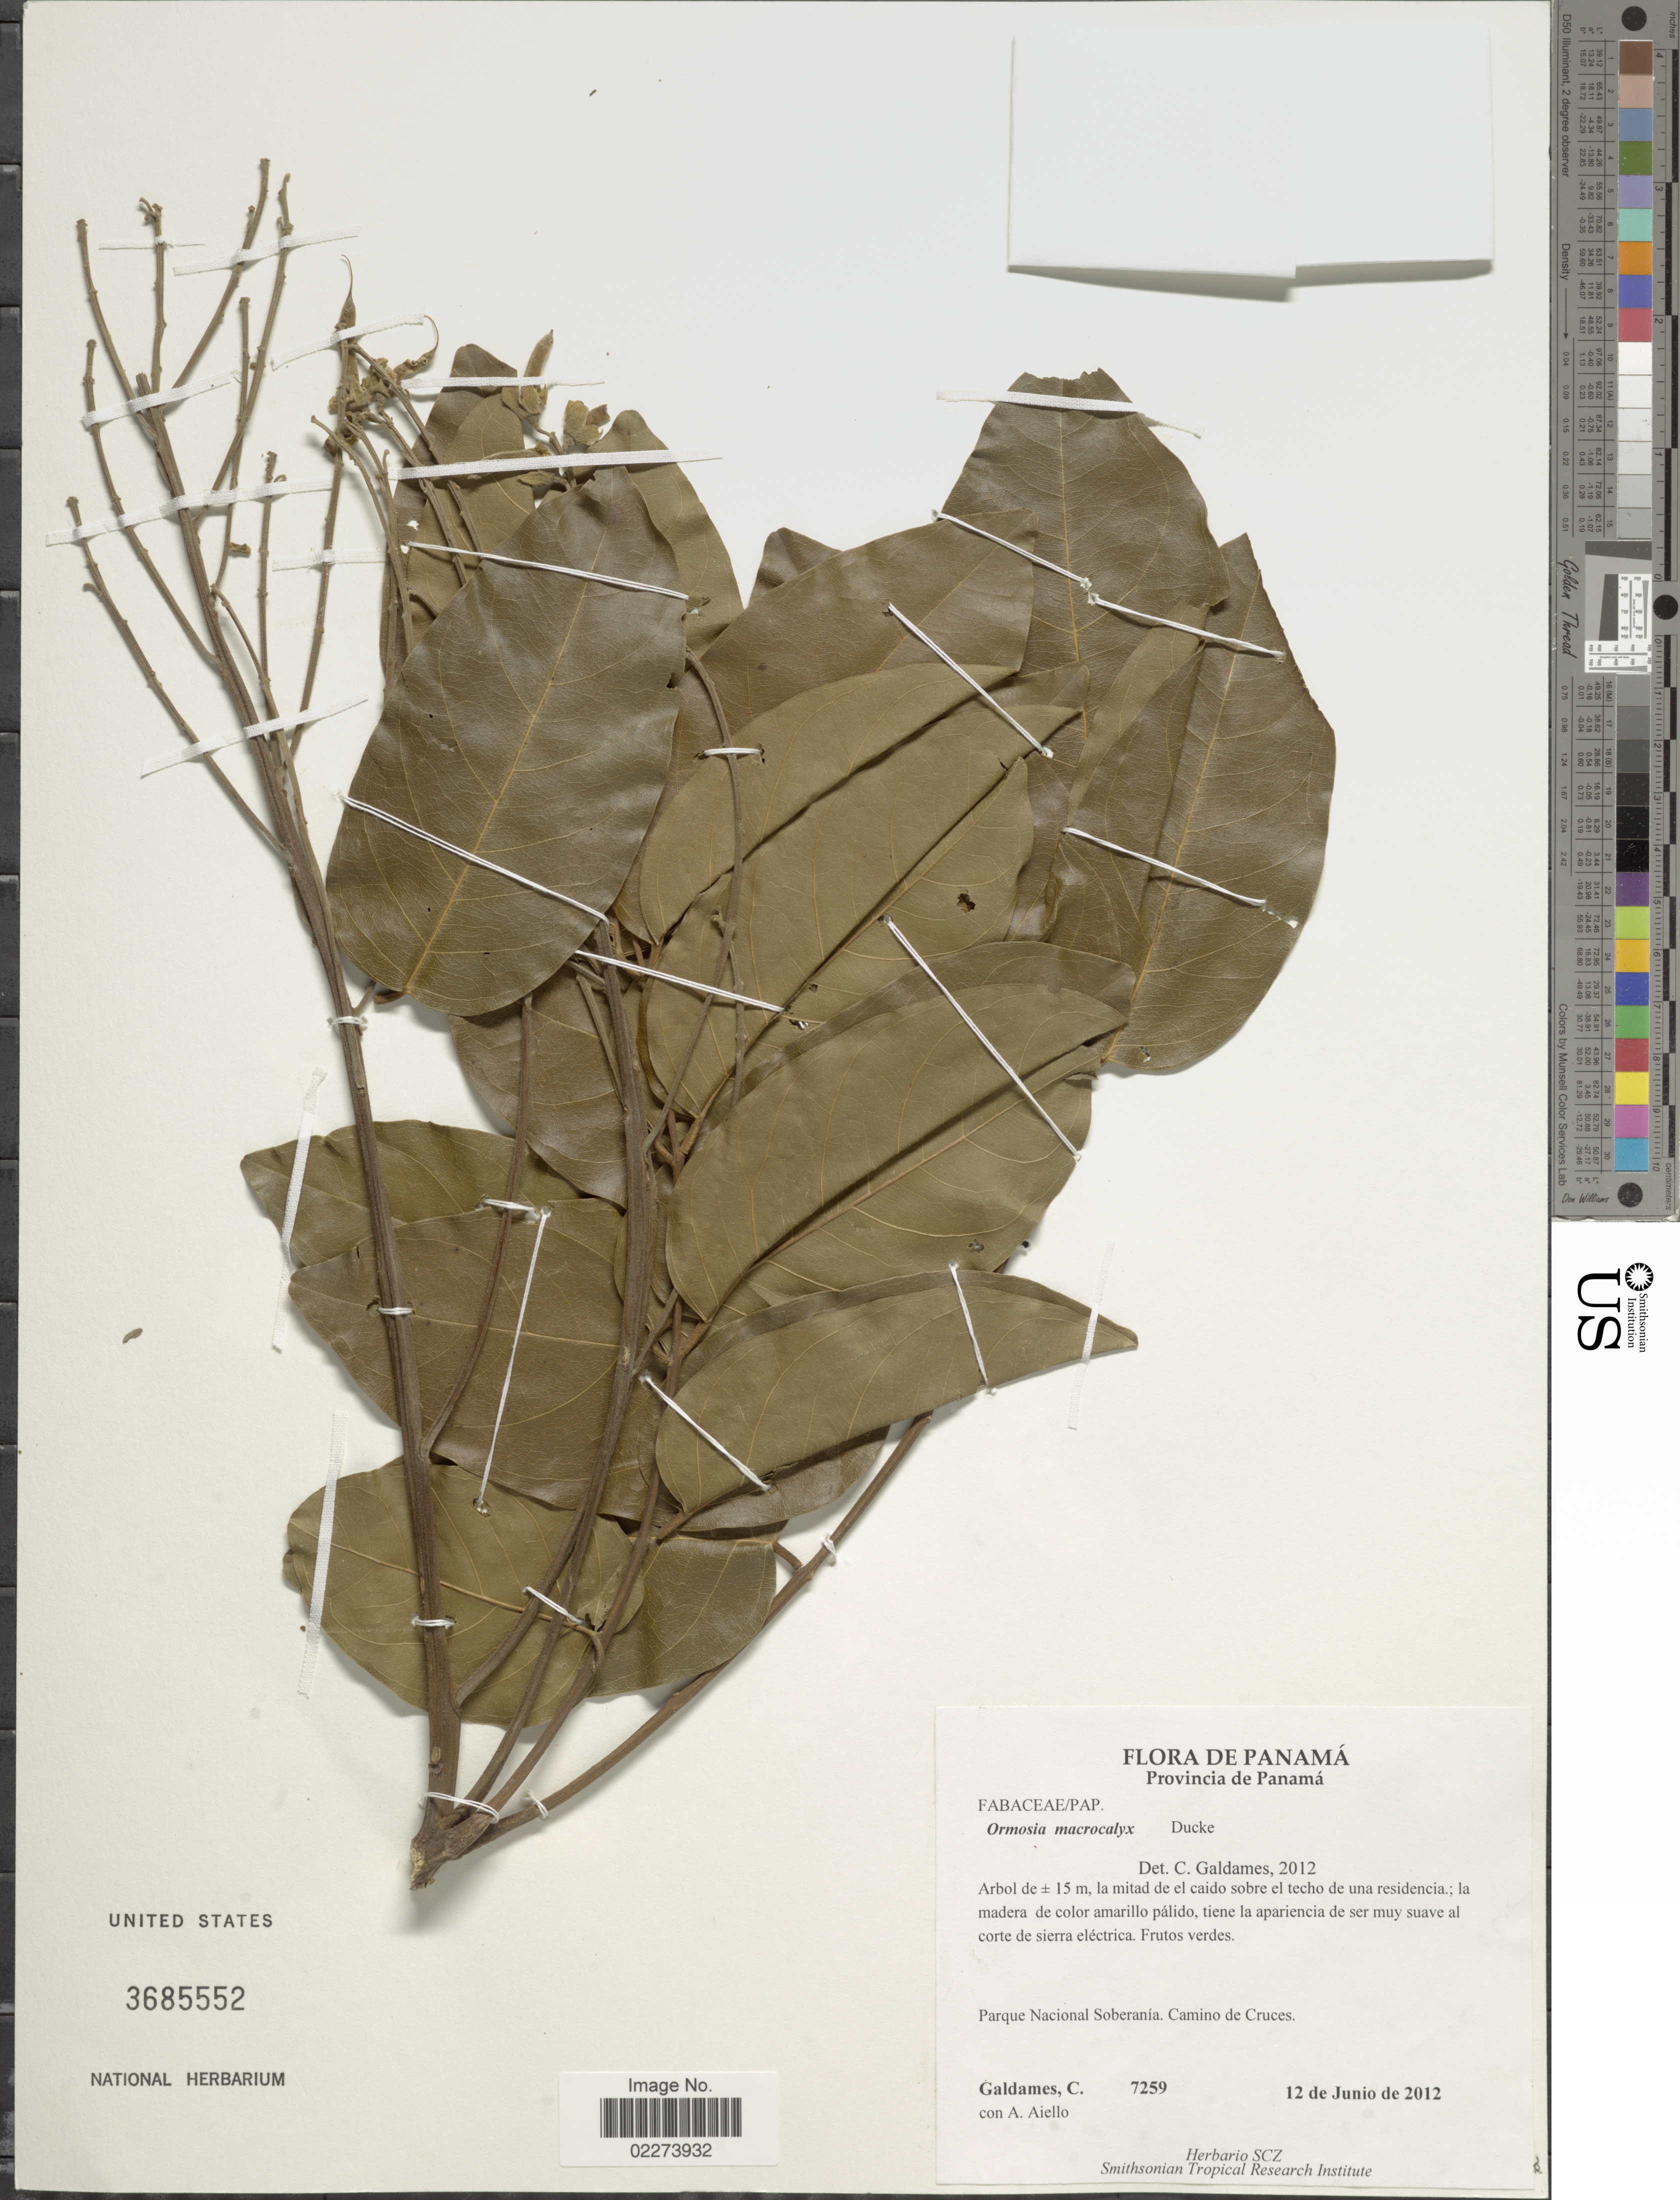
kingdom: Plantae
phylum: Tracheophyta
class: Magnoliopsida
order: Fabales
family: Fabaceae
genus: Ormosia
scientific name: Ormosia macrocalyx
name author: Ducke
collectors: C. Galdames & A. Aiello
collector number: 7259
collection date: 2012-06-12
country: Panama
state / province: Panamá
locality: De Panama, Provincia de Panama, Parque Nacional Sobernia, Camino de Cruces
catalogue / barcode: US 3685552